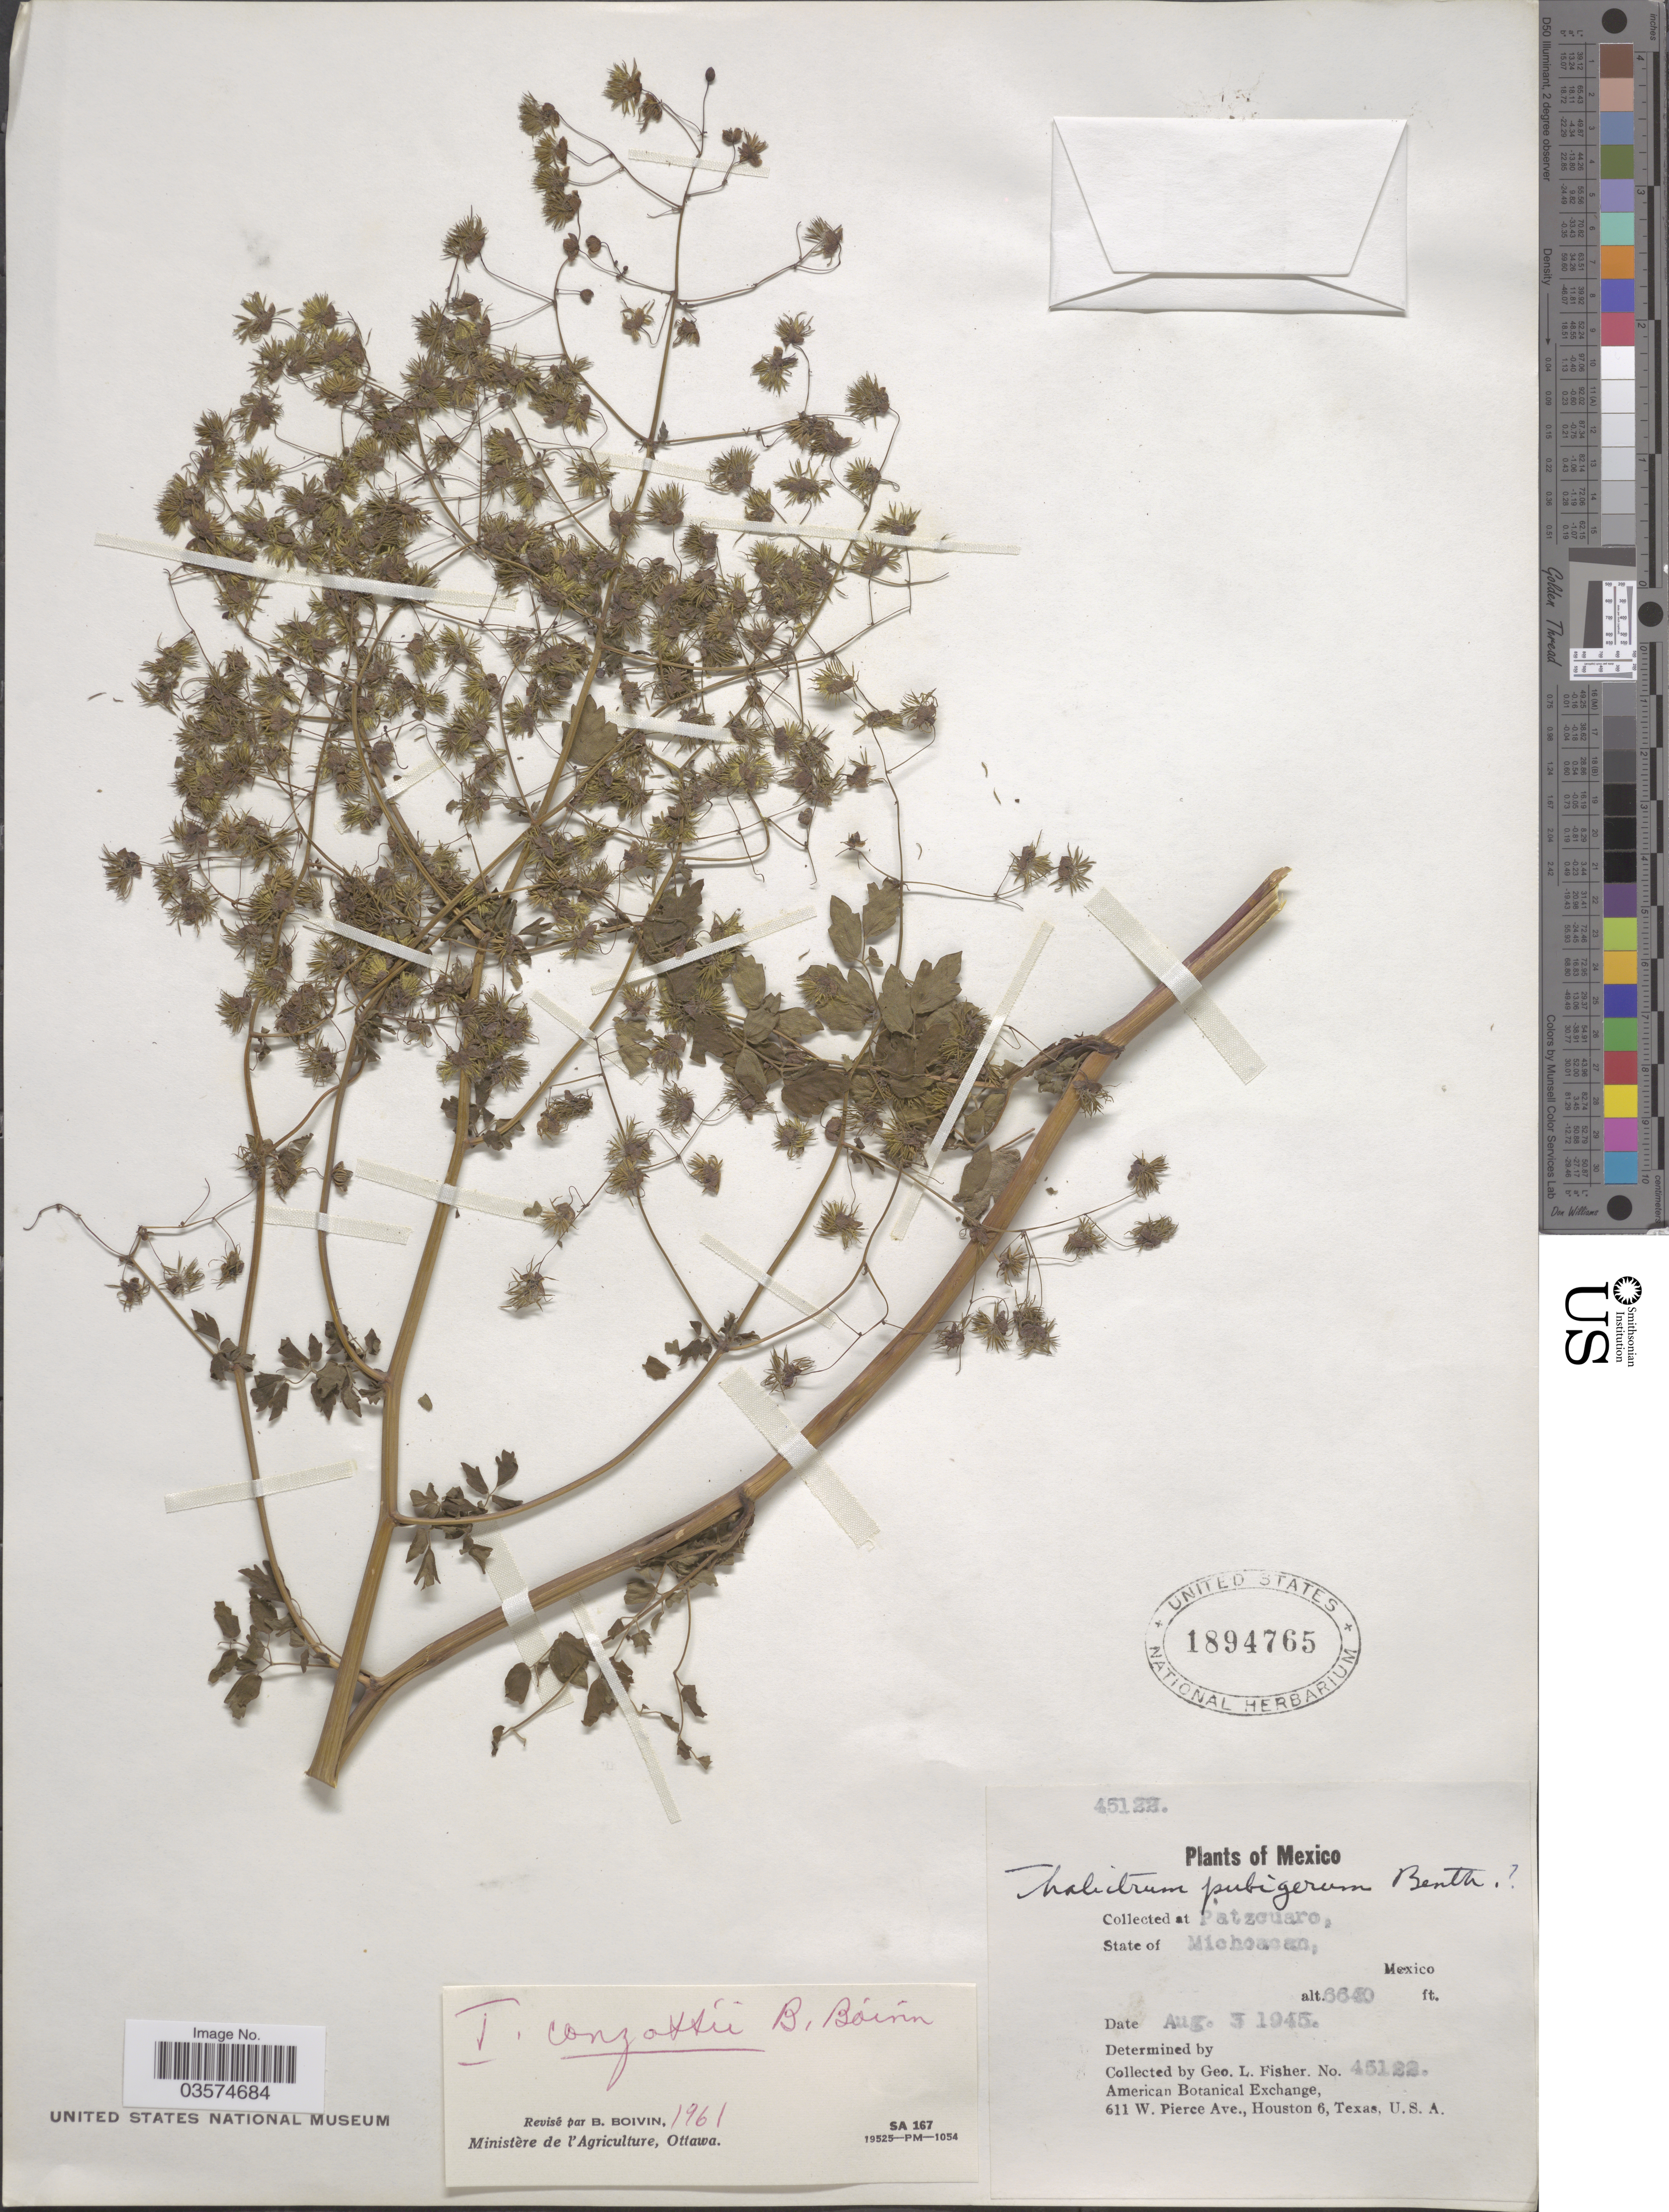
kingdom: Plantae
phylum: Tracheophyta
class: Magnoliopsida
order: Ranunculales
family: Ranunculaceae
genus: Thalictrum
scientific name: Thalictrum conzattii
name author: B. Boivin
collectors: G. L. Fisher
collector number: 45122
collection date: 1945-08-03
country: Mexico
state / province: Michoacán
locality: Patzcuaro.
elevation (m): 2024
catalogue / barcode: US 1894765